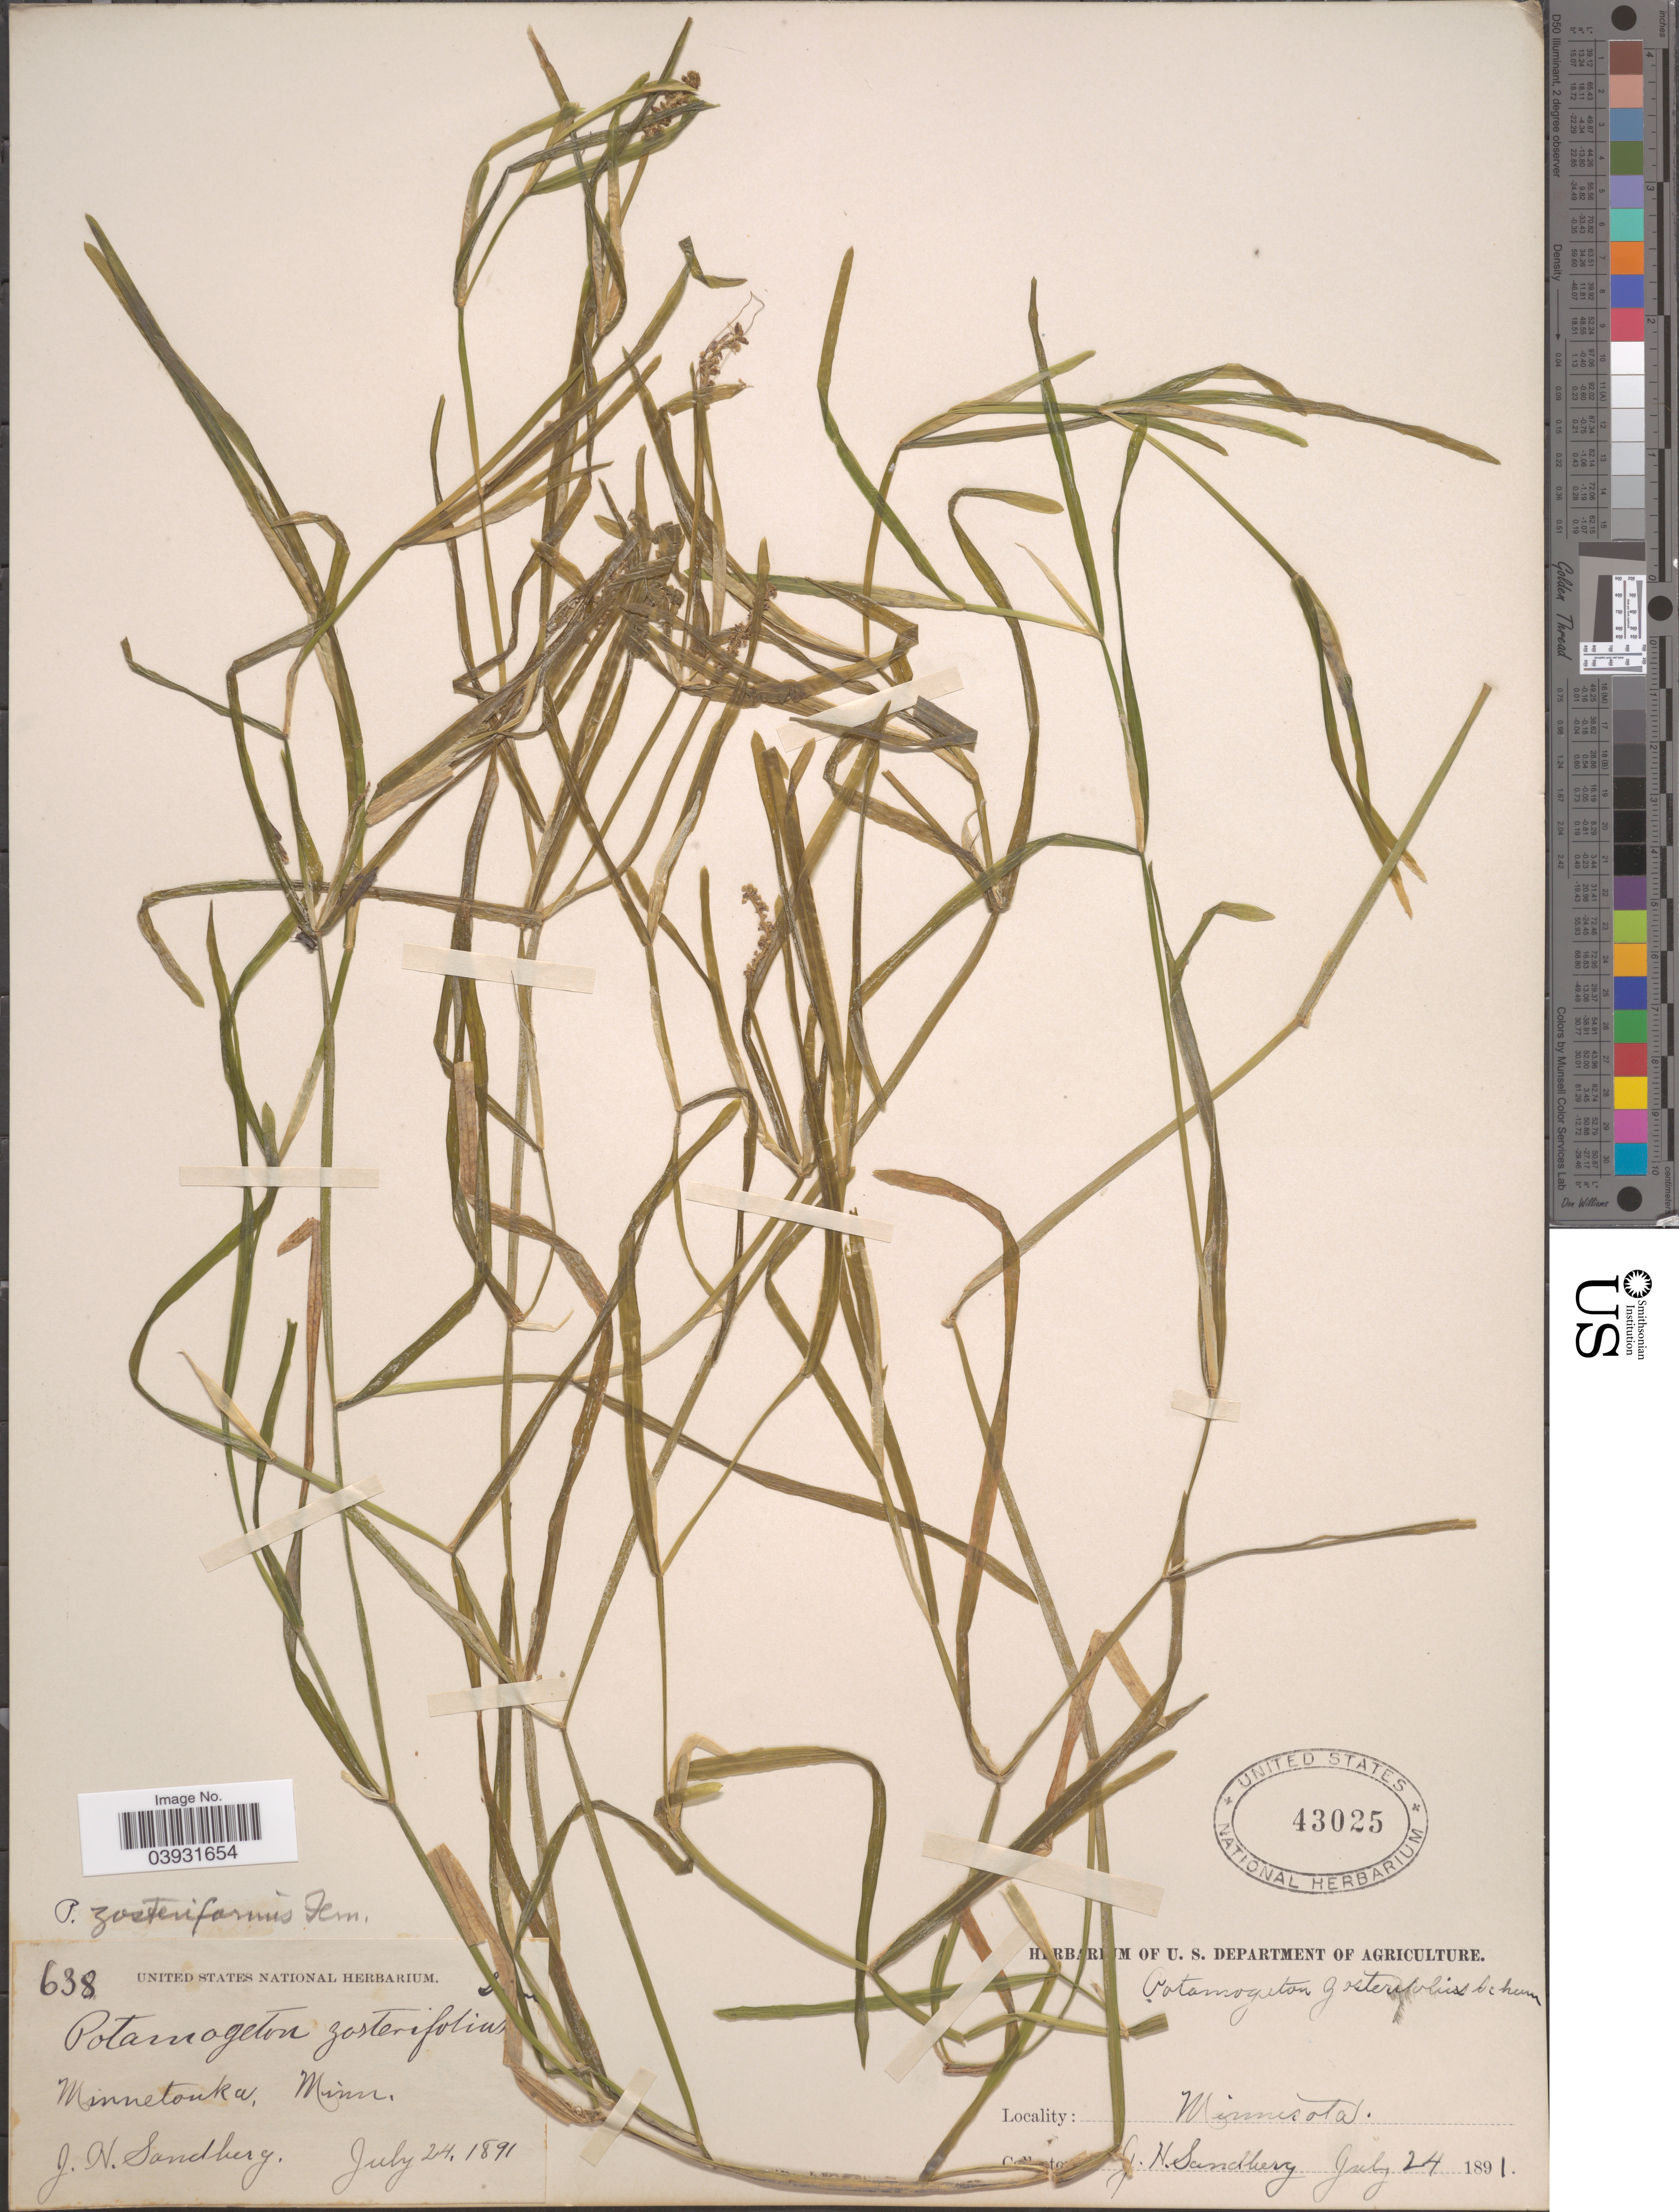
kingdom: Plantae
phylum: Tracheophyta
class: Liliopsida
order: Alismatales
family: Potamogetonaceae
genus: Potamogeton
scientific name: Potamogeton zosterifolius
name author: Schumach.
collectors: J. H. Sandberg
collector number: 638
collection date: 1891-07-24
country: United States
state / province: Minnesota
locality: Minnetonka.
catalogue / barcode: US 43025